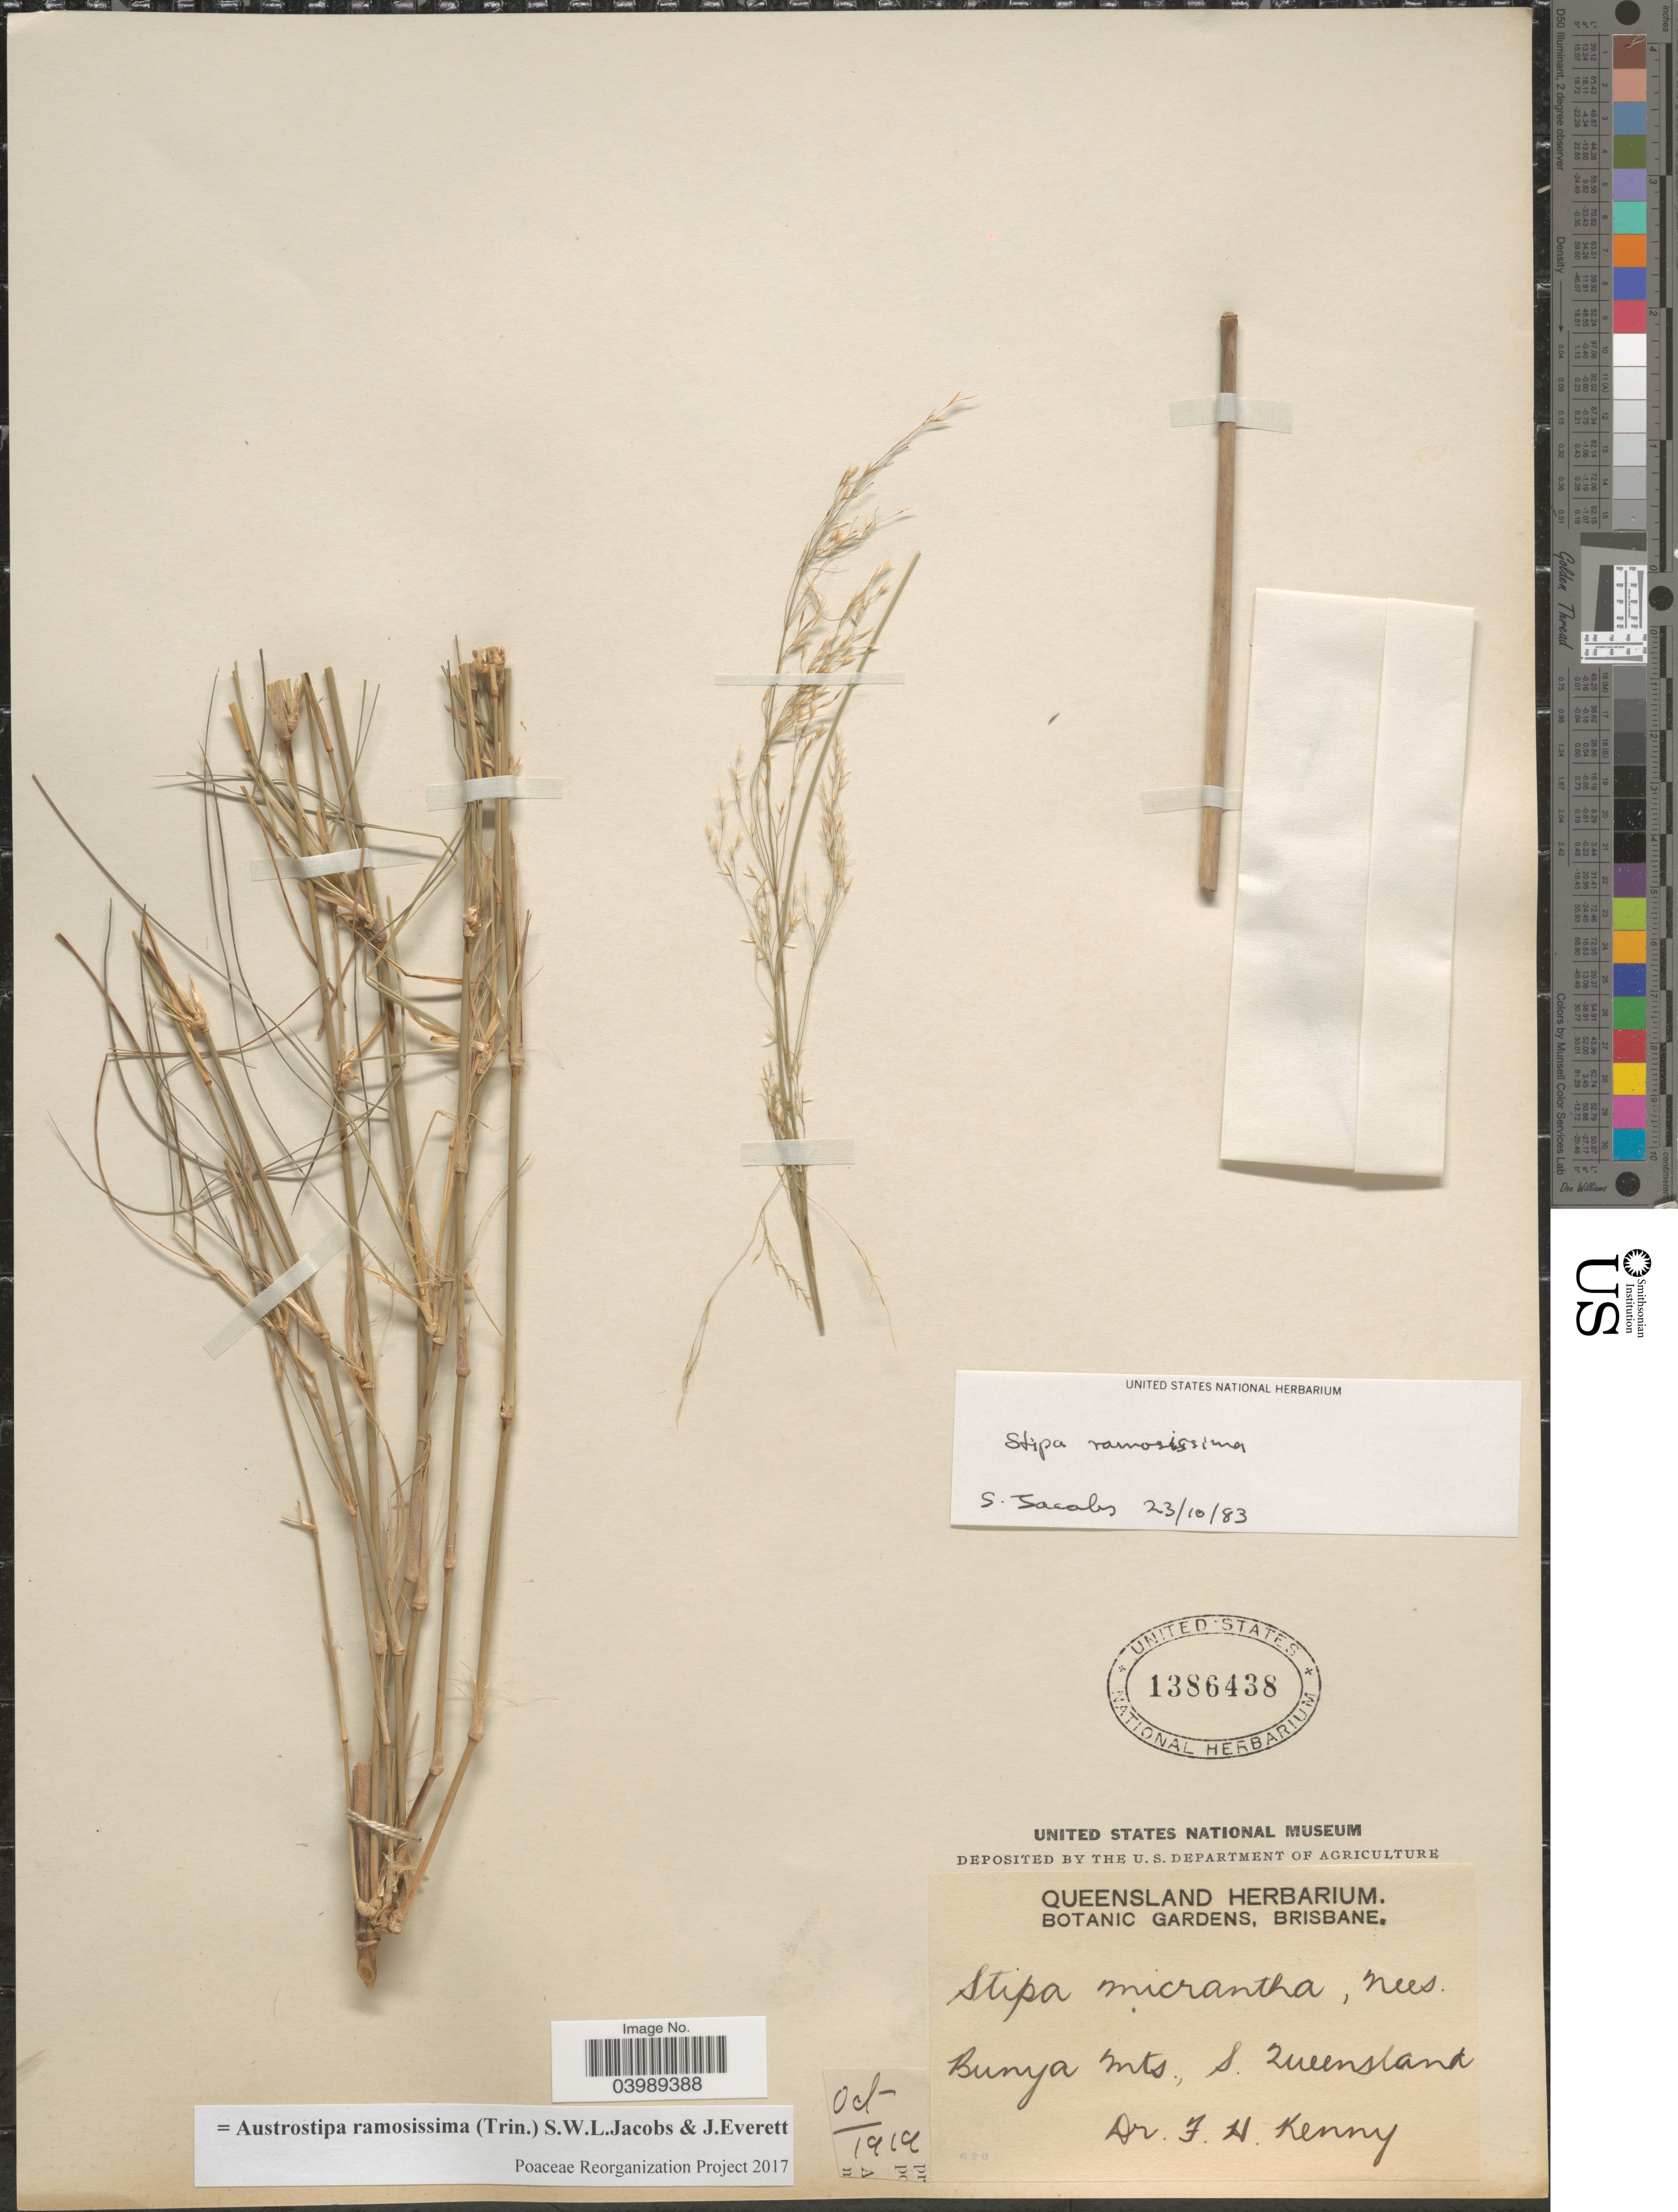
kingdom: Plantae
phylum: Tracheophyta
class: Liliopsida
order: Poales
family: Poaceae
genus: Austrostipa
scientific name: Austrostipa ramosissima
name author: (Trin.) S.W.L. Jacobs & J. Everett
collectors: F. Kenny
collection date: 1919-10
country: Australia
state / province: Queensland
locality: Bunya Mts., S. Queensland.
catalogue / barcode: US 1386438